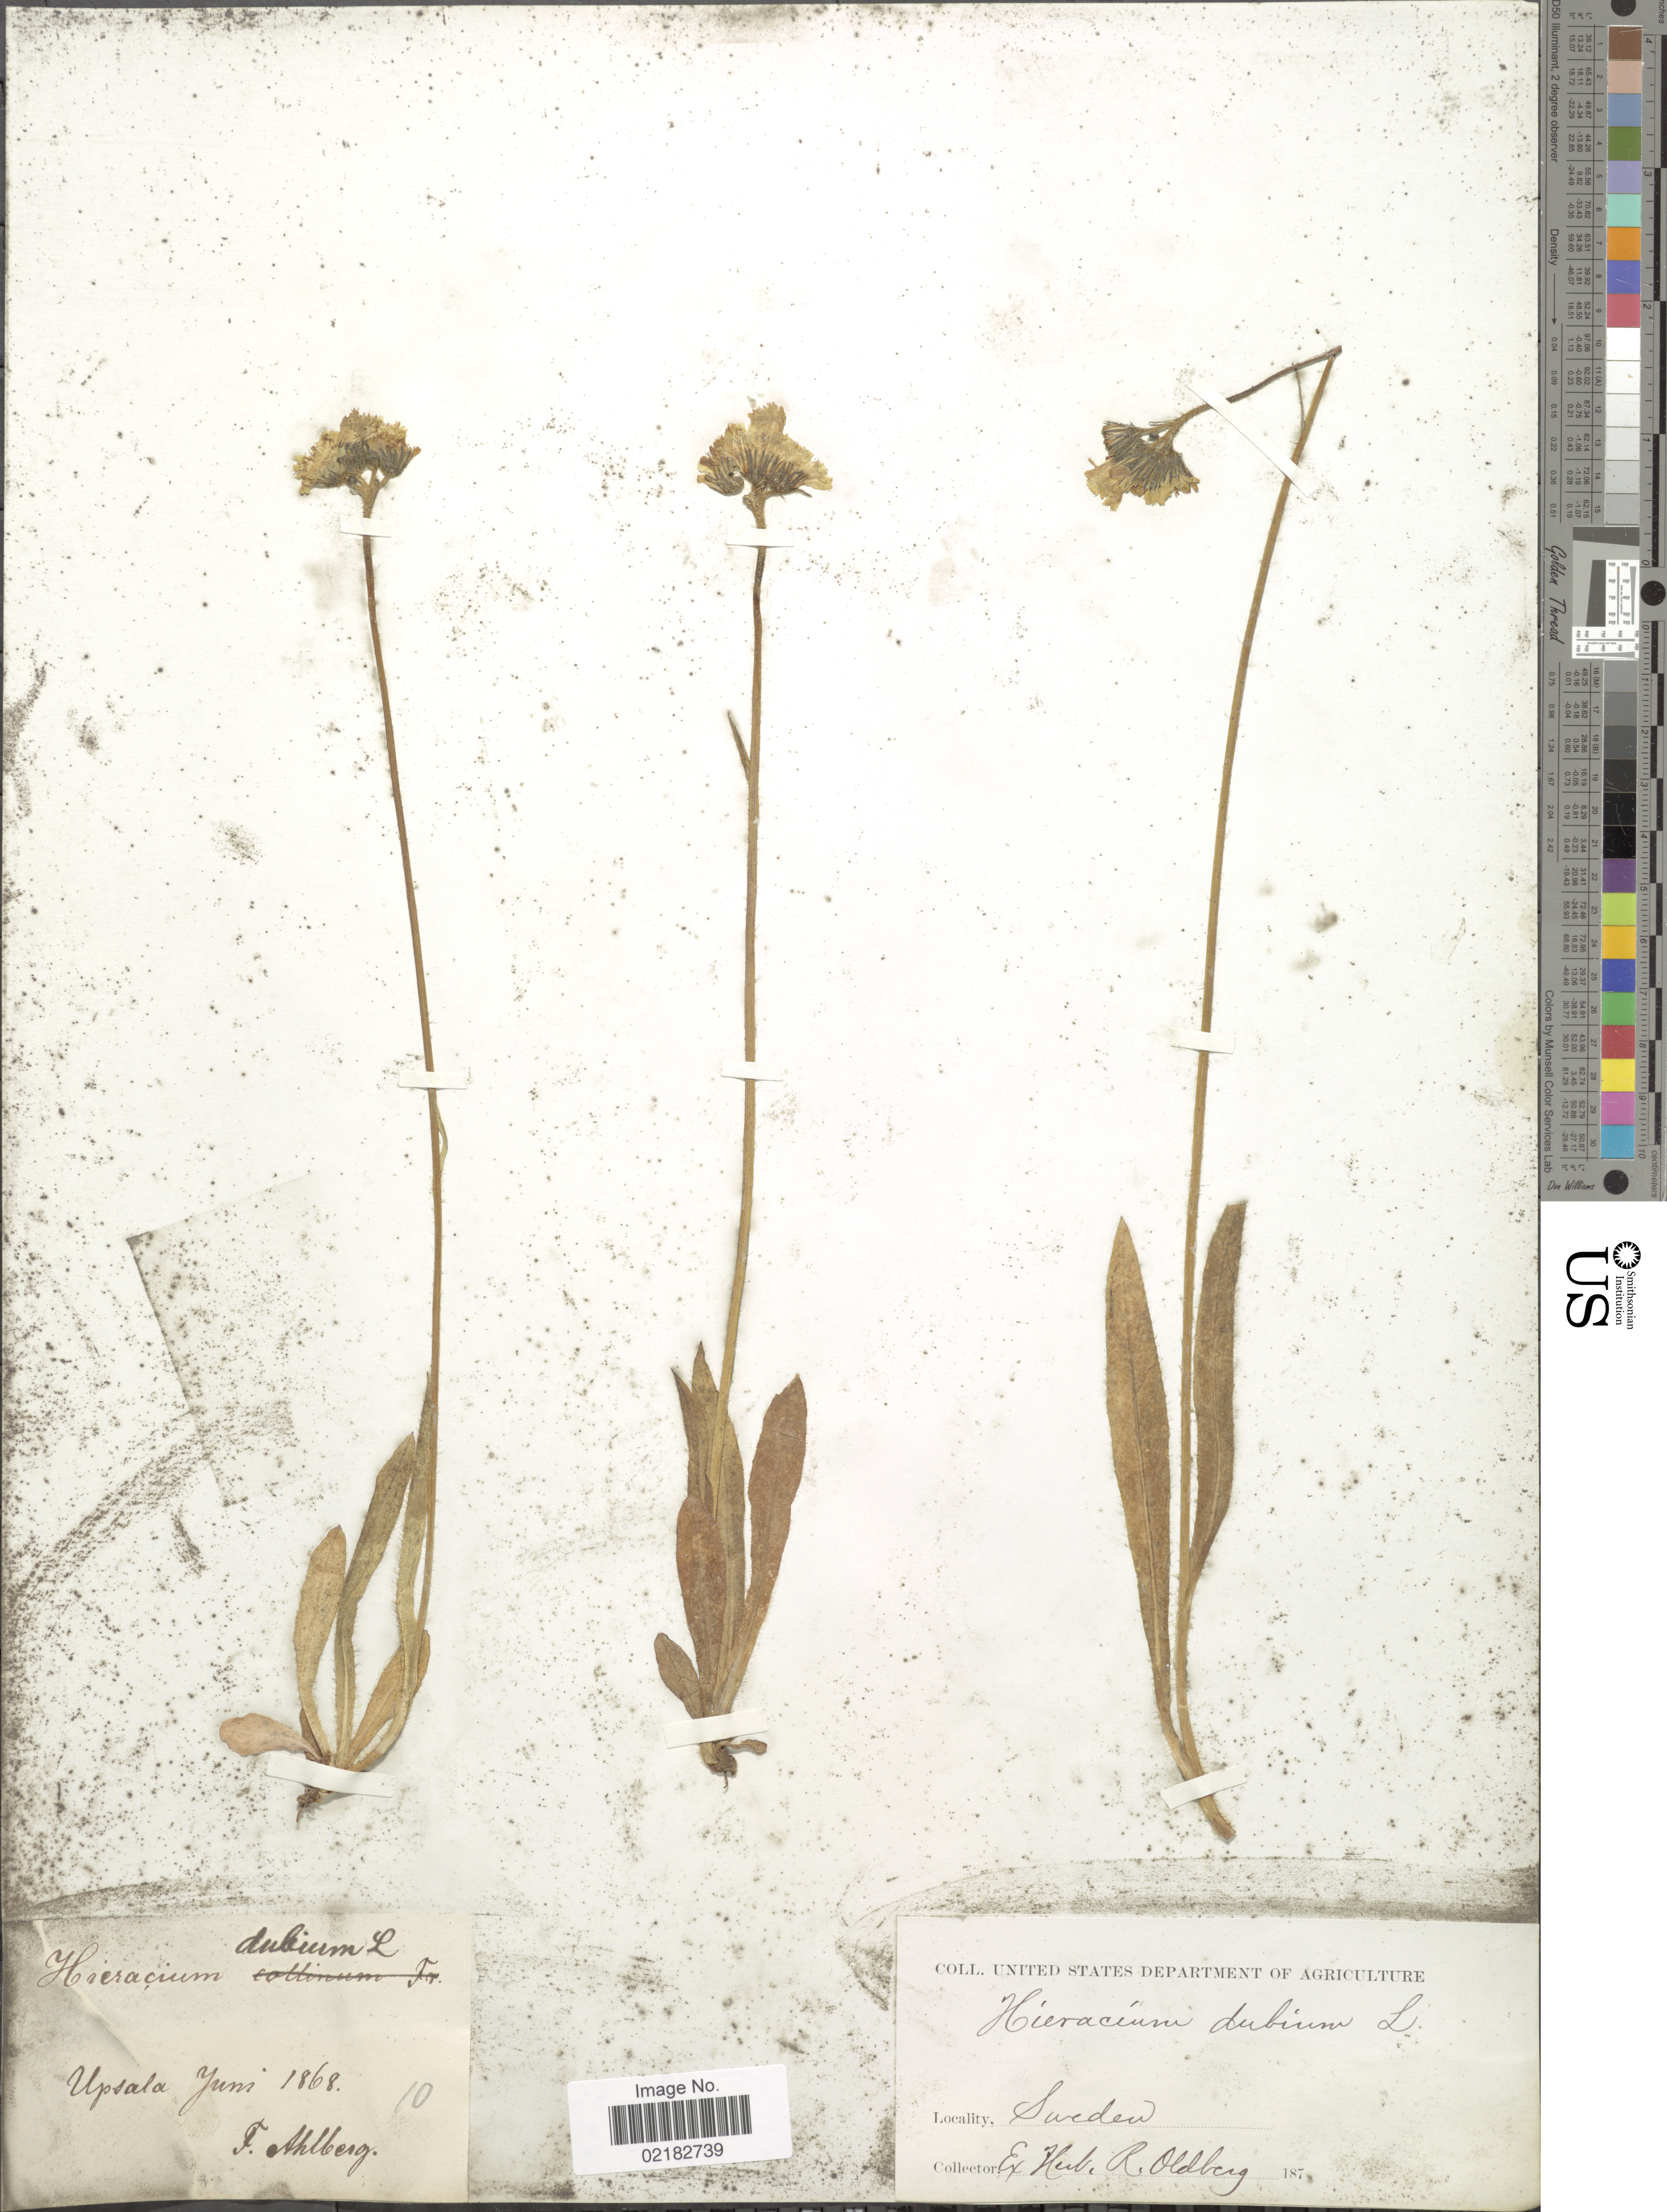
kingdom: Plantae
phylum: Tracheophyta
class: Magnoliopsida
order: Asterales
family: Asteraceae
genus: Pilosella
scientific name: Pilosella dubia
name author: (L.) F.W. Schultz & Sch. Bip.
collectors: F. Ahlberg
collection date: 1868-06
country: Sweden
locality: Upsala, Sweden.